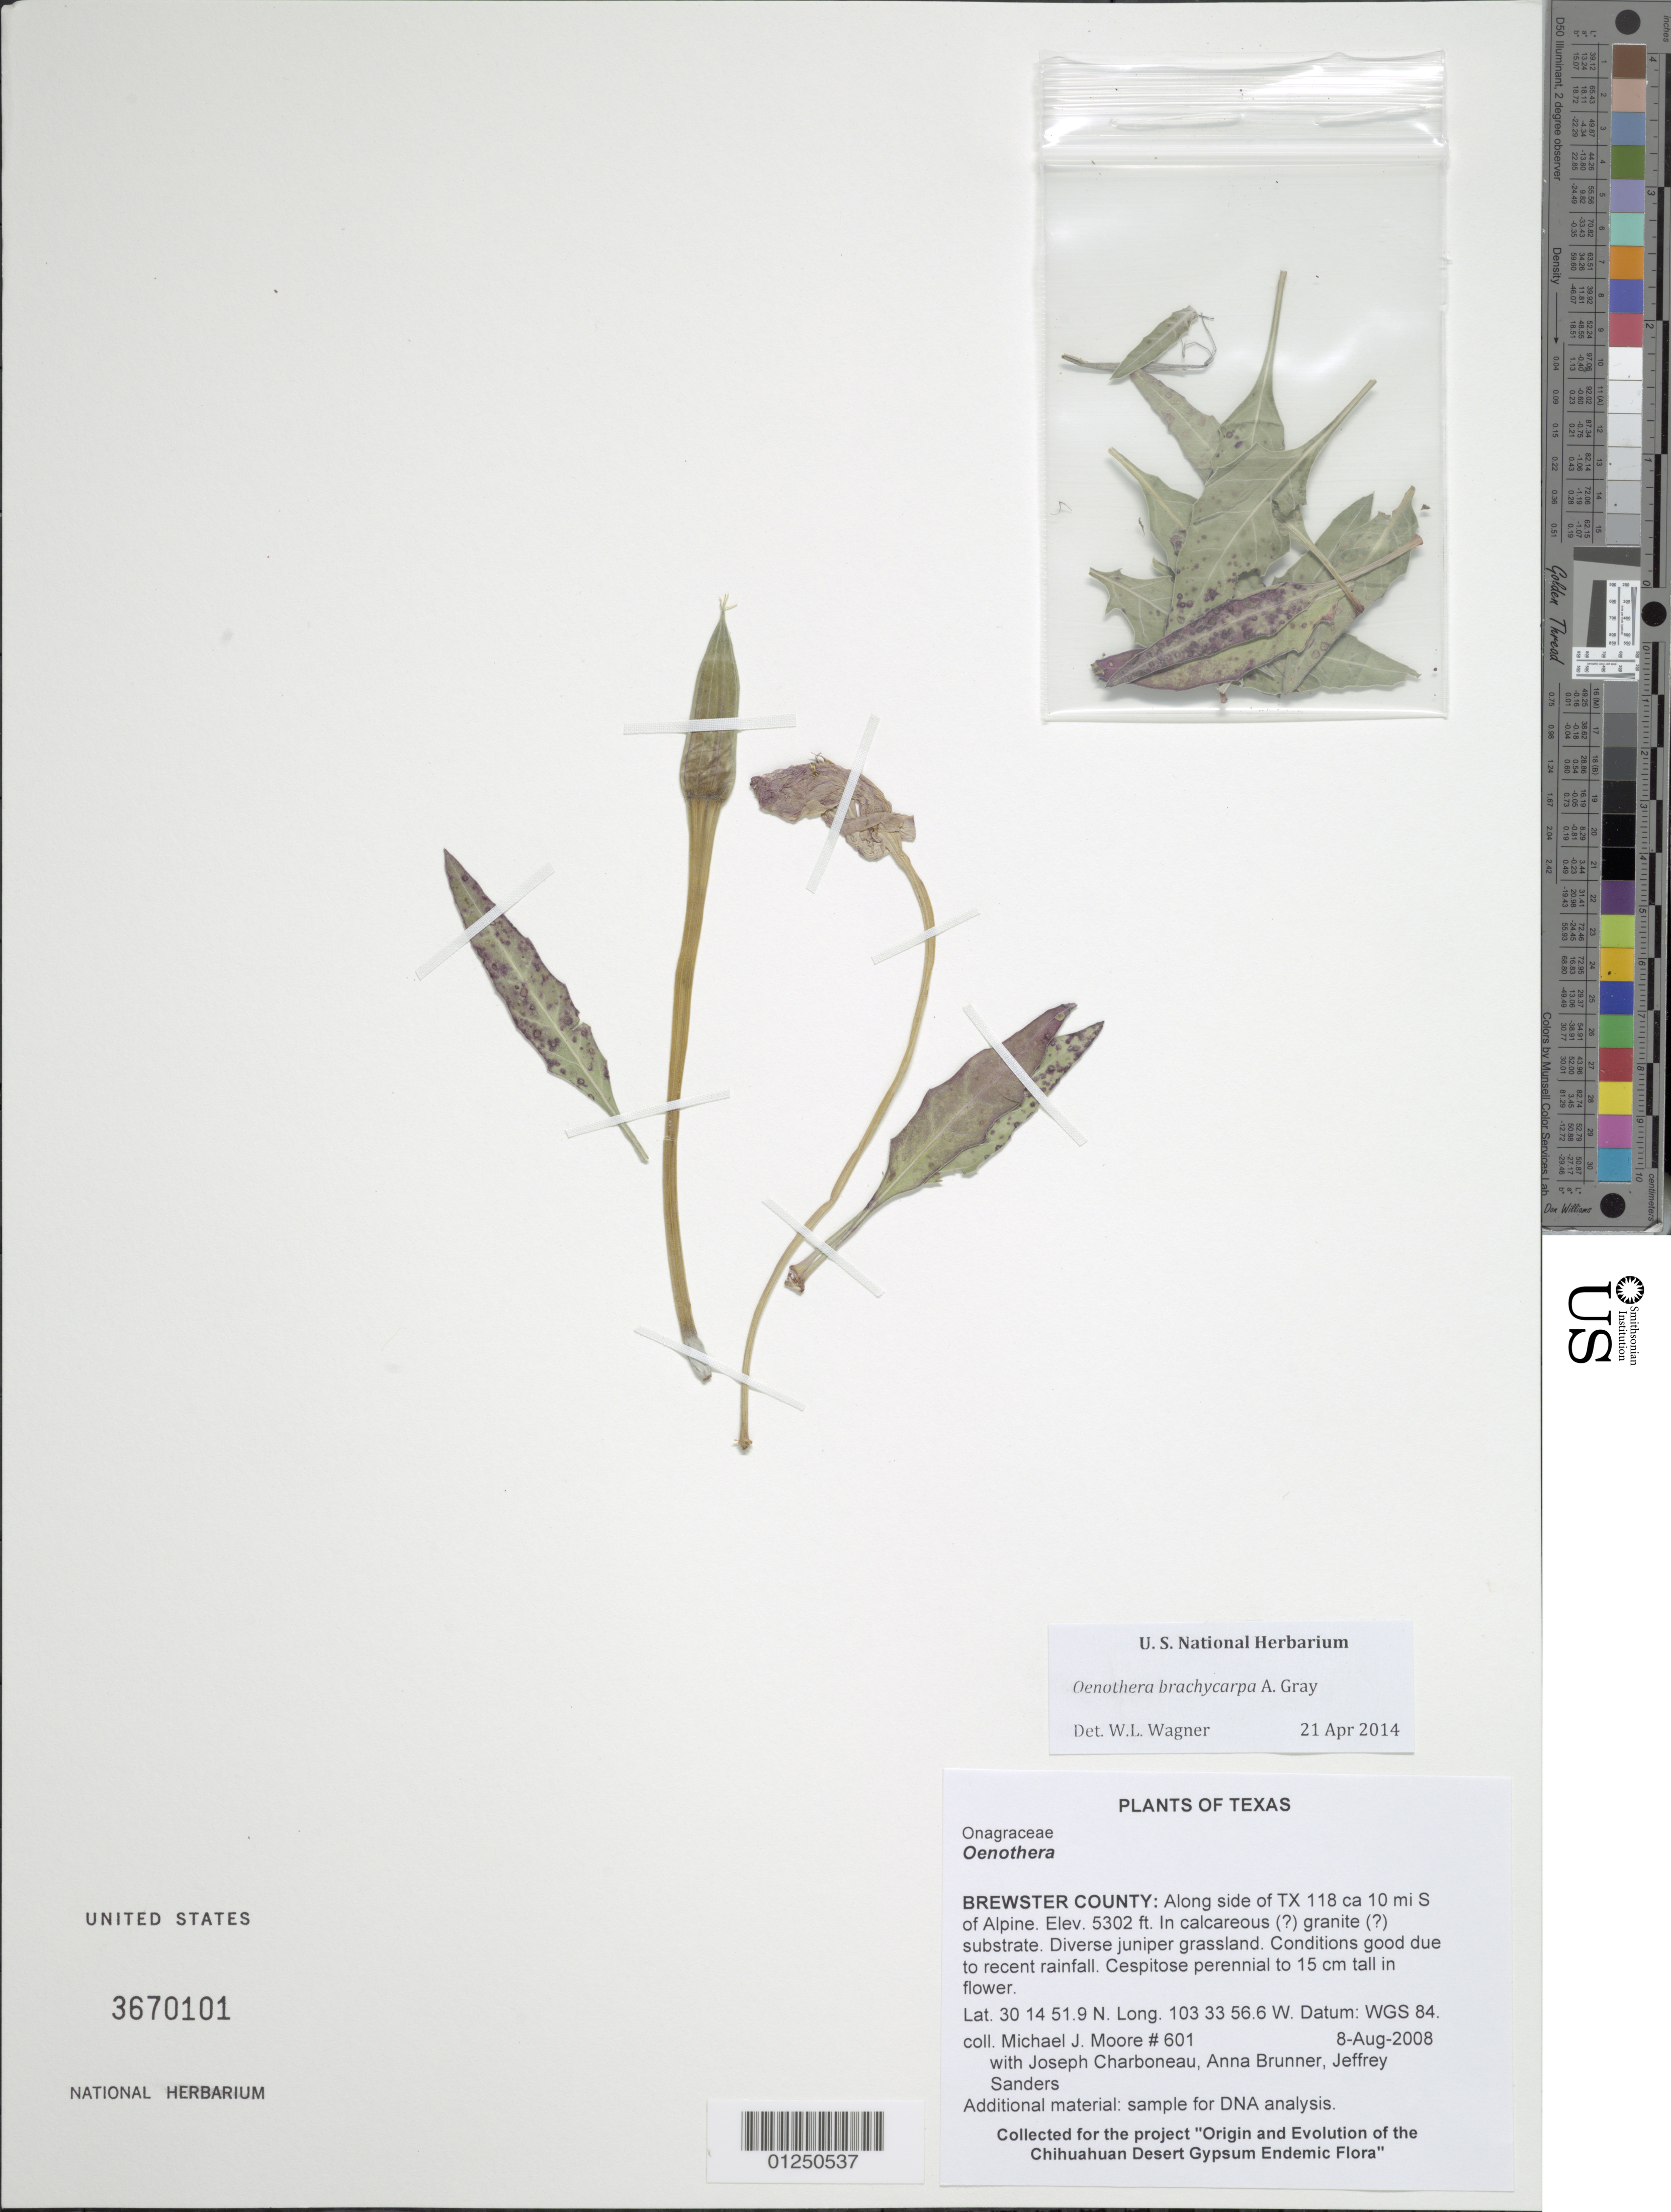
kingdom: Plantae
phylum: Tracheophyta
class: Magnoliopsida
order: Myrtales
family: Onagraceae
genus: Oenothera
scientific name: Oenothera brachycarpa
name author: A. Gray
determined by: Wagner, W. L., (BOT), Smithsonian Institution - National Museum of Natural History (UNITED STATES)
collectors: M. J. Moore, J. L. M. Charboneau, A. Brunner & J. Sanders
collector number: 601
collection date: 2004-08-07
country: United States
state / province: Texas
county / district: Brewster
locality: Along side of TX 118 ca 10 mi S of Alpine.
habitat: In calcareous (?) granite (?) substrate. Diverse juniper grassland. Conditions good due to recent rainfall.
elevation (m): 1616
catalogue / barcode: US 3670101